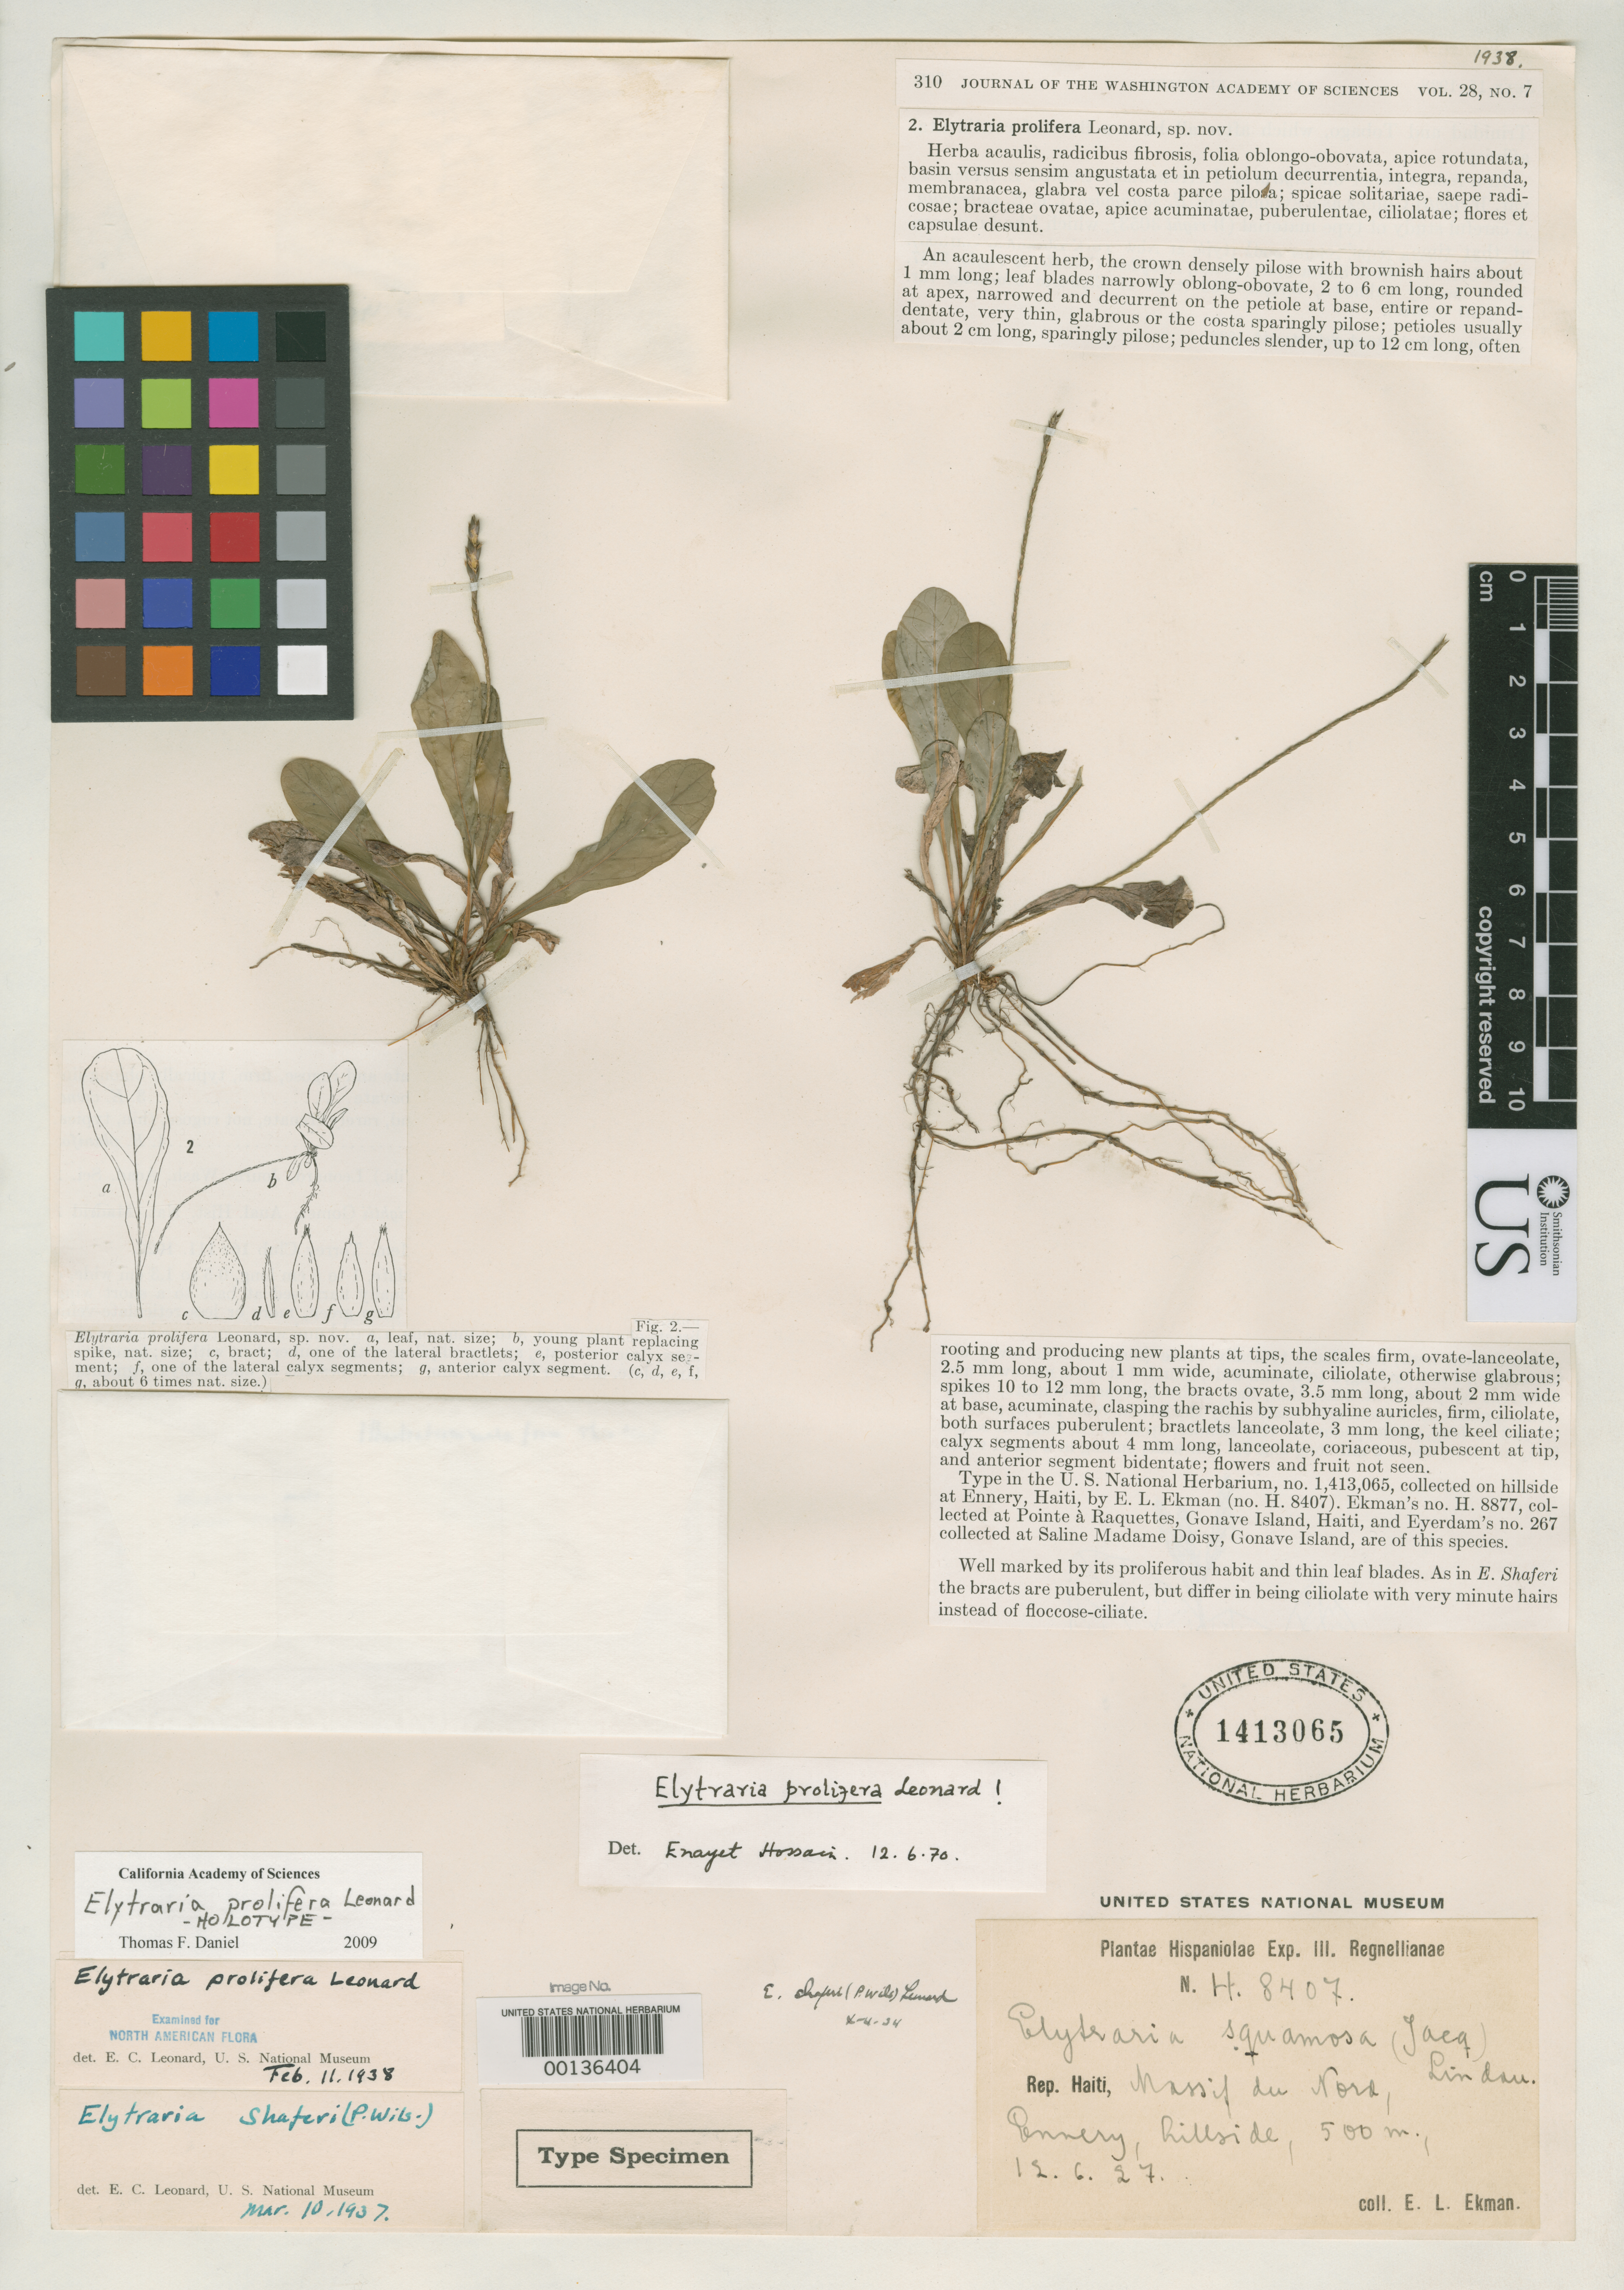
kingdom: Plantae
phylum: Tracheophyta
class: Magnoliopsida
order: Lamiales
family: Acanthaceae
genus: Elytraria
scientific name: Elytraria prolifera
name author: Leonard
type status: Holotype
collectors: E. L. Ekman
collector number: H 8407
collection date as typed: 12 Jun 1927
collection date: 1927-06-12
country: Haiti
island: Hispaniola Island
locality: Ennery.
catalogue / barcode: US 1413065